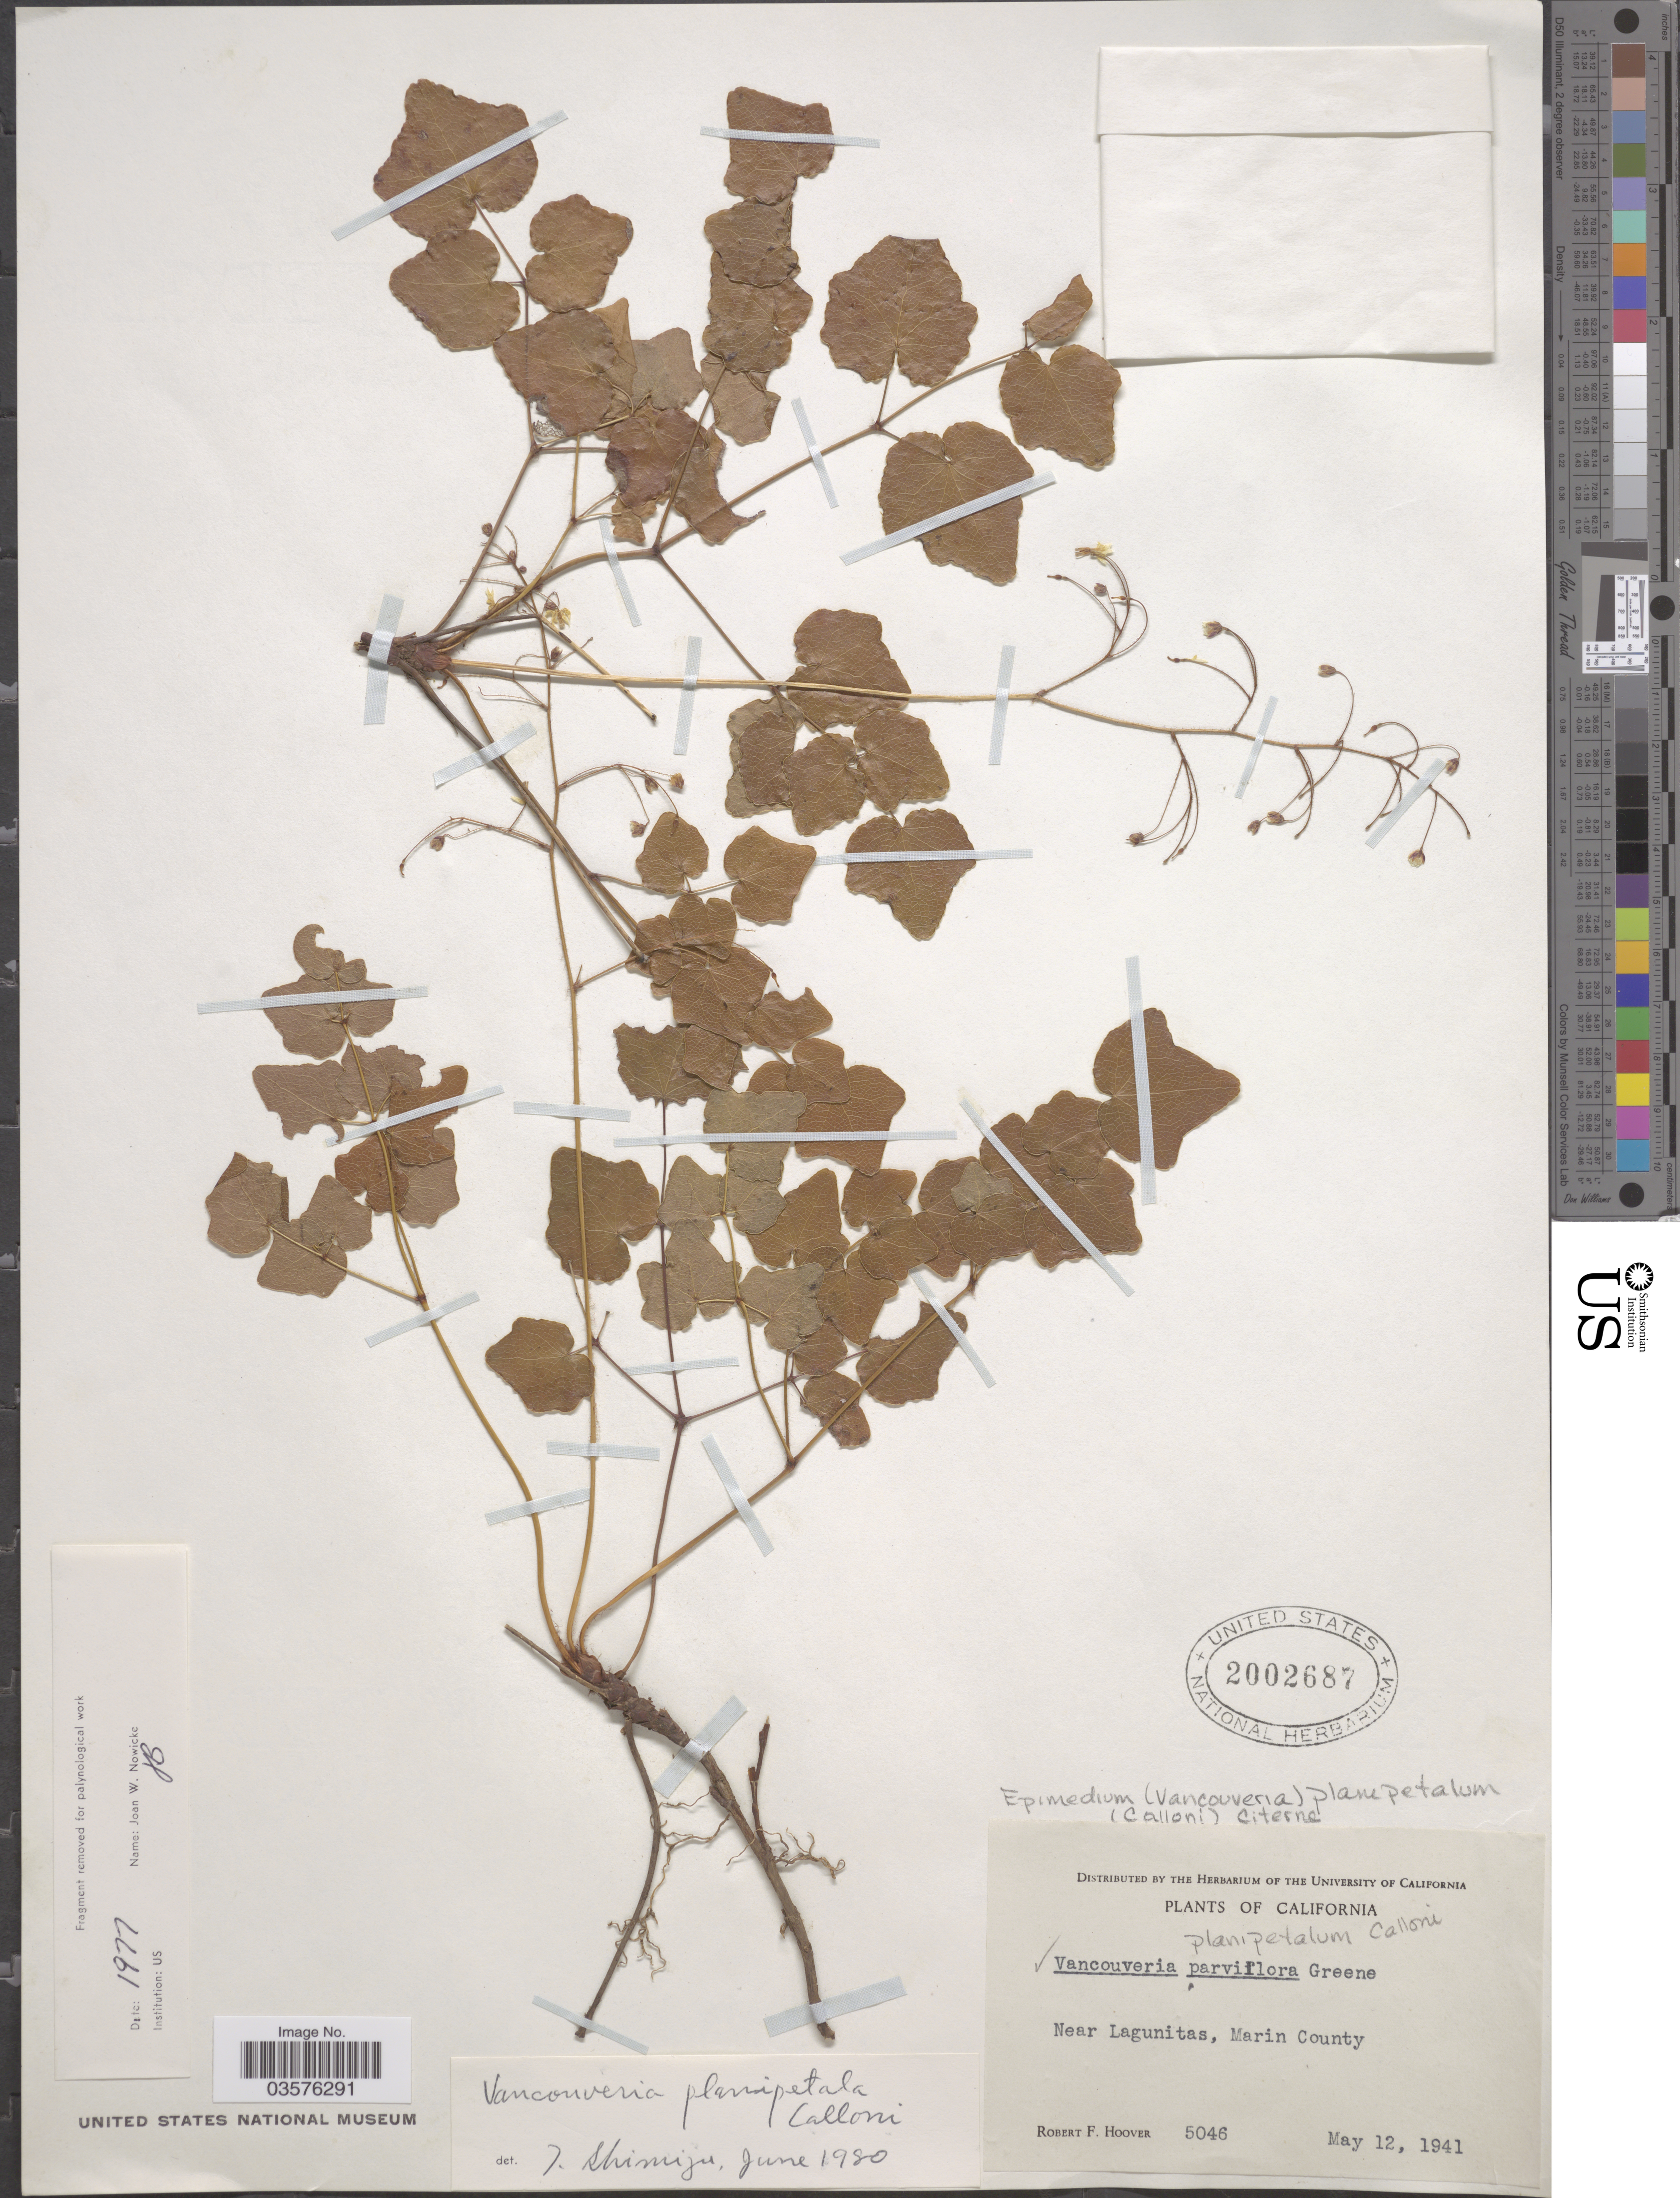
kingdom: Plantae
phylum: Tracheophyta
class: Magnoliopsida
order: Ranunculales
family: Berberidaceae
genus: Vancouveria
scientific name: Vancouveria planipetala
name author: Calloni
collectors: R. F. Hoover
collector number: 5046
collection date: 1941-05-12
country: United States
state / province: California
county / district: Marin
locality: Near Lagunitas, Marin County.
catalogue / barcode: US 2002687